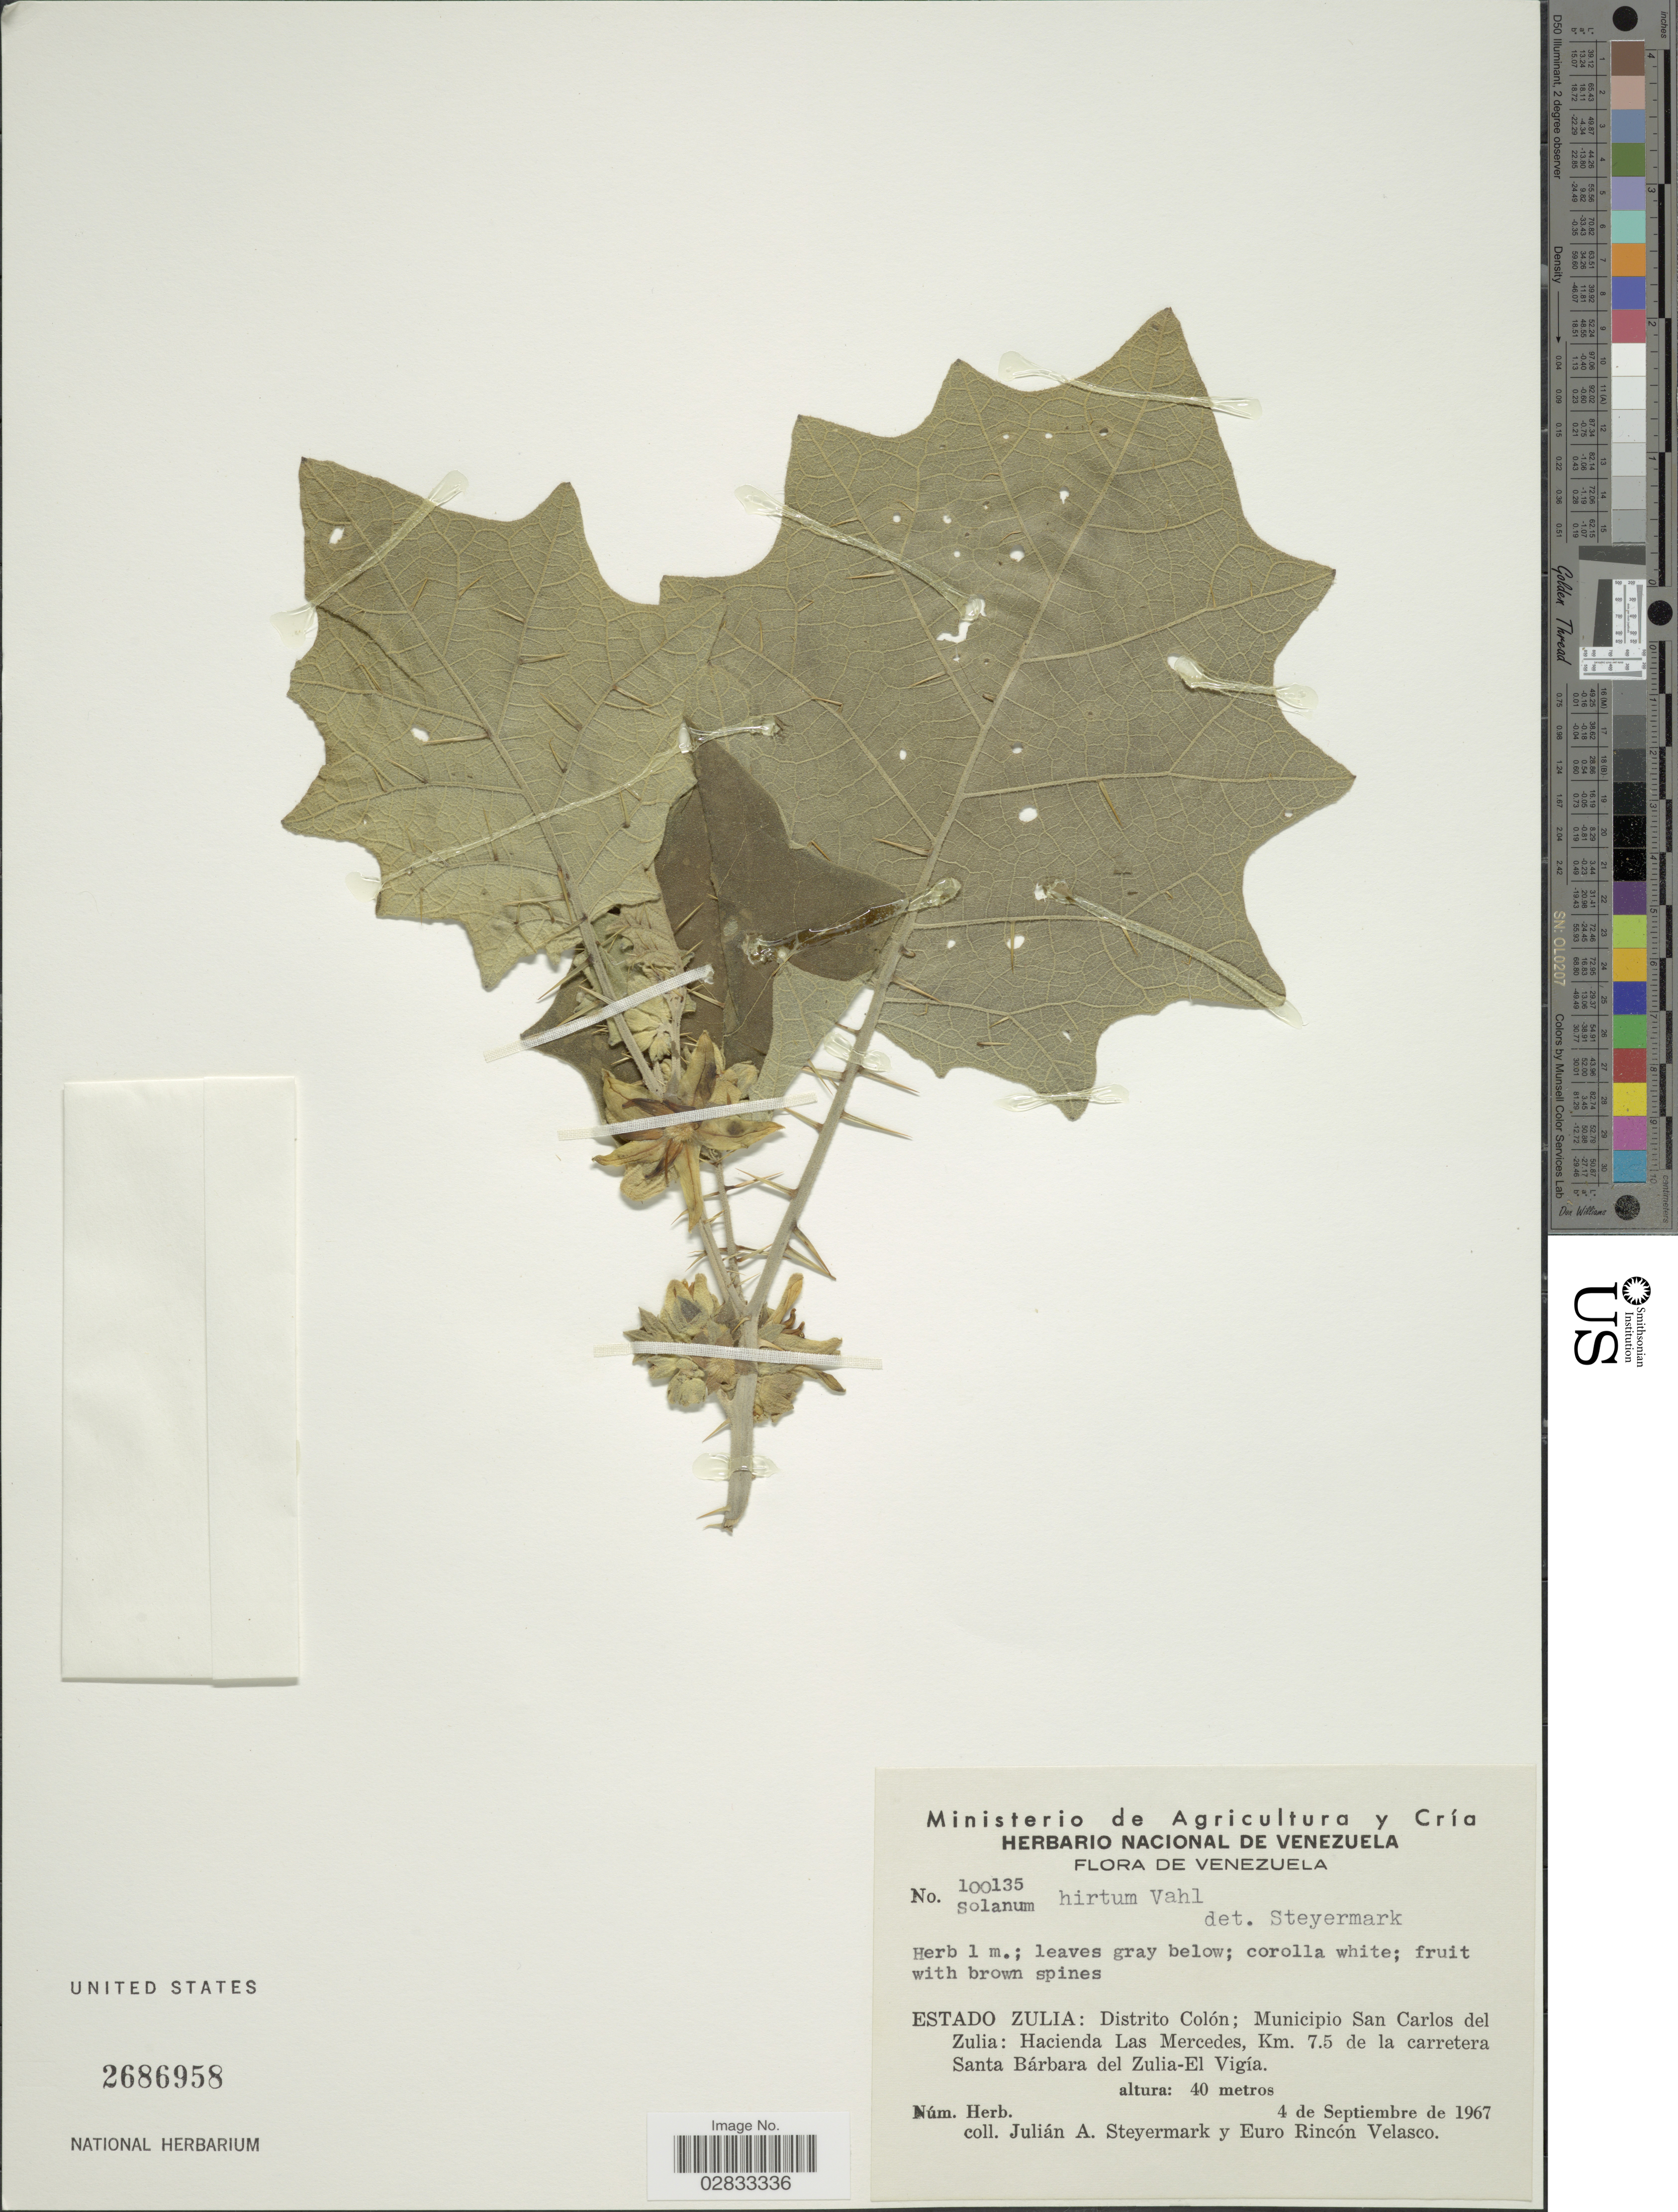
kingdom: Plantae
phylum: Tracheophyta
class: Magnoliopsida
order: Solanales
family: Solanaceae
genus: Solanum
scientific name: Solanum hirtum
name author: Vahl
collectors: J. Steyermark & E. Velasco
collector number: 100135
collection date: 1967-09-04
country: Venezuela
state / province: Zulia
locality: Distrito Colón; Municipio San Carlos del Zulia: Hacienda Las Mercedes, Km 7.5 de la carretera Santa Bárbara del Zulia-El Vigía.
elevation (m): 40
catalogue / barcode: US 2686958